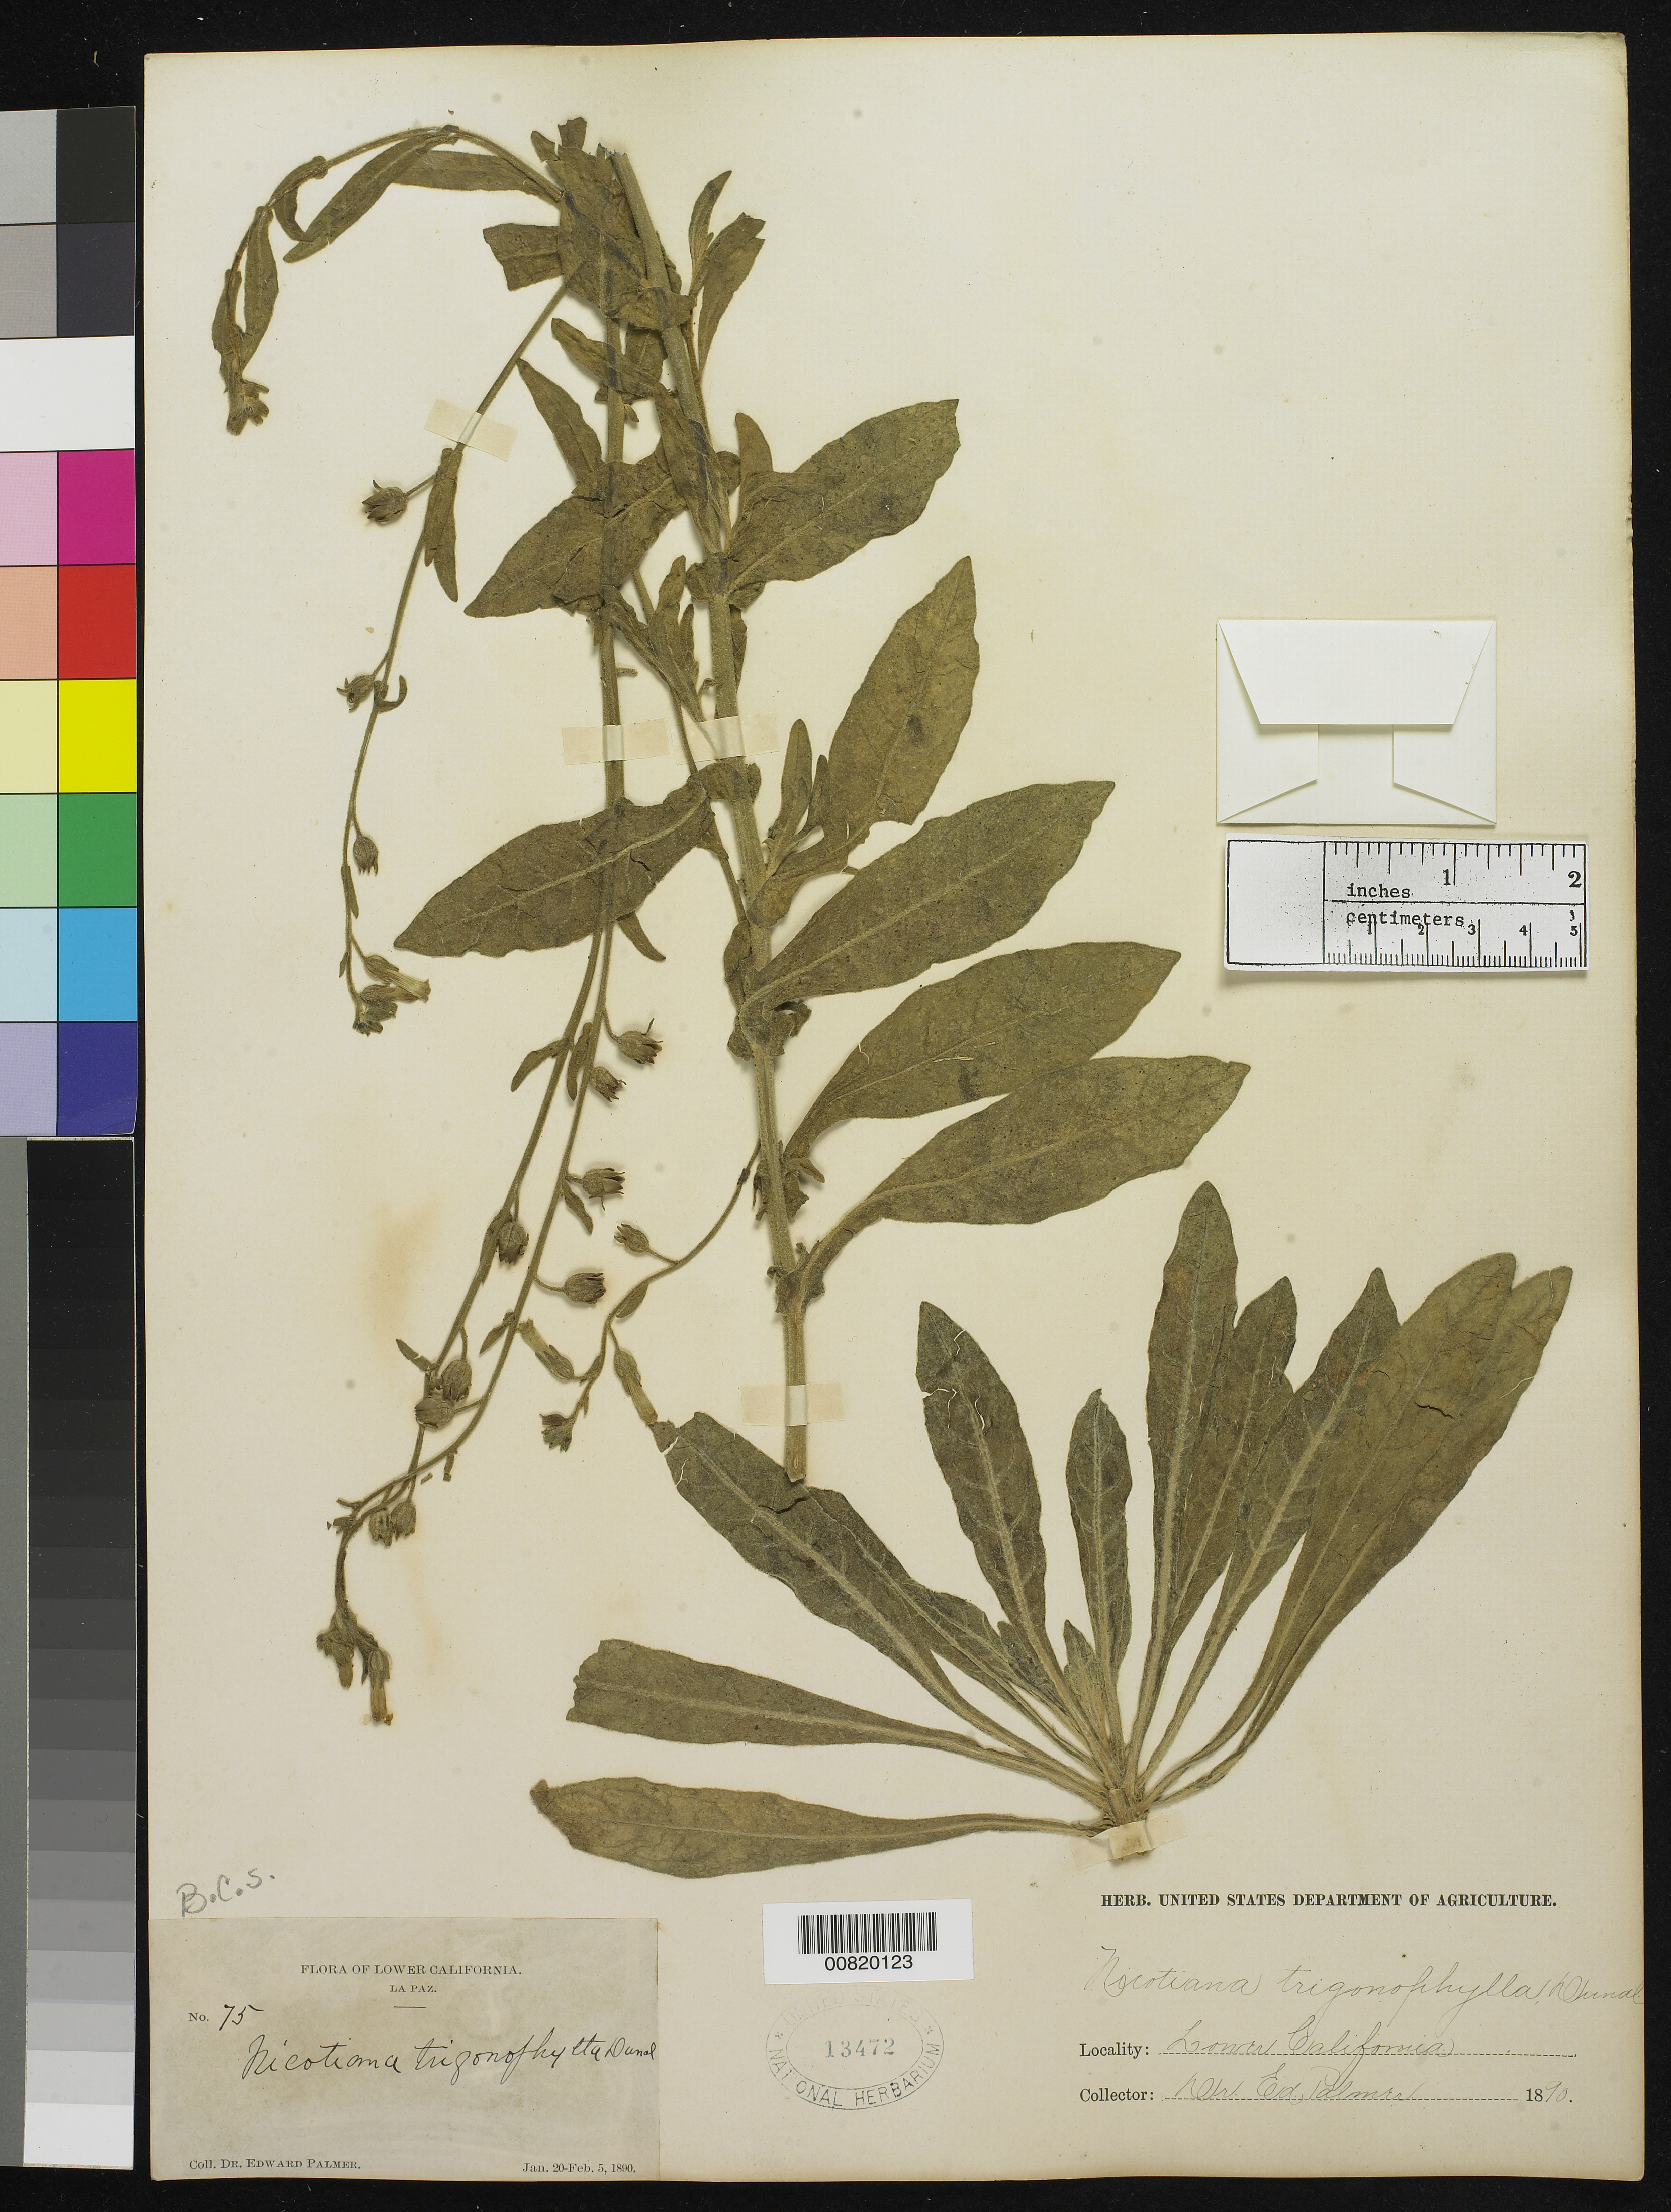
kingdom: Plantae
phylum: Tracheophyta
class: Magnoliopsida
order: Solanales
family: Solanaceae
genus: Nicotiana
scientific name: Nicotiana trigonophylla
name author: Dunal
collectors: E. Palmer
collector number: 75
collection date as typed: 20 Jan 1890 to 05 Feb 1890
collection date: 1890-01-20/1890-02-05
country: Mexico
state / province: Baja California Sur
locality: La Paz, Baja California Sur.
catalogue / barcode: US 13472